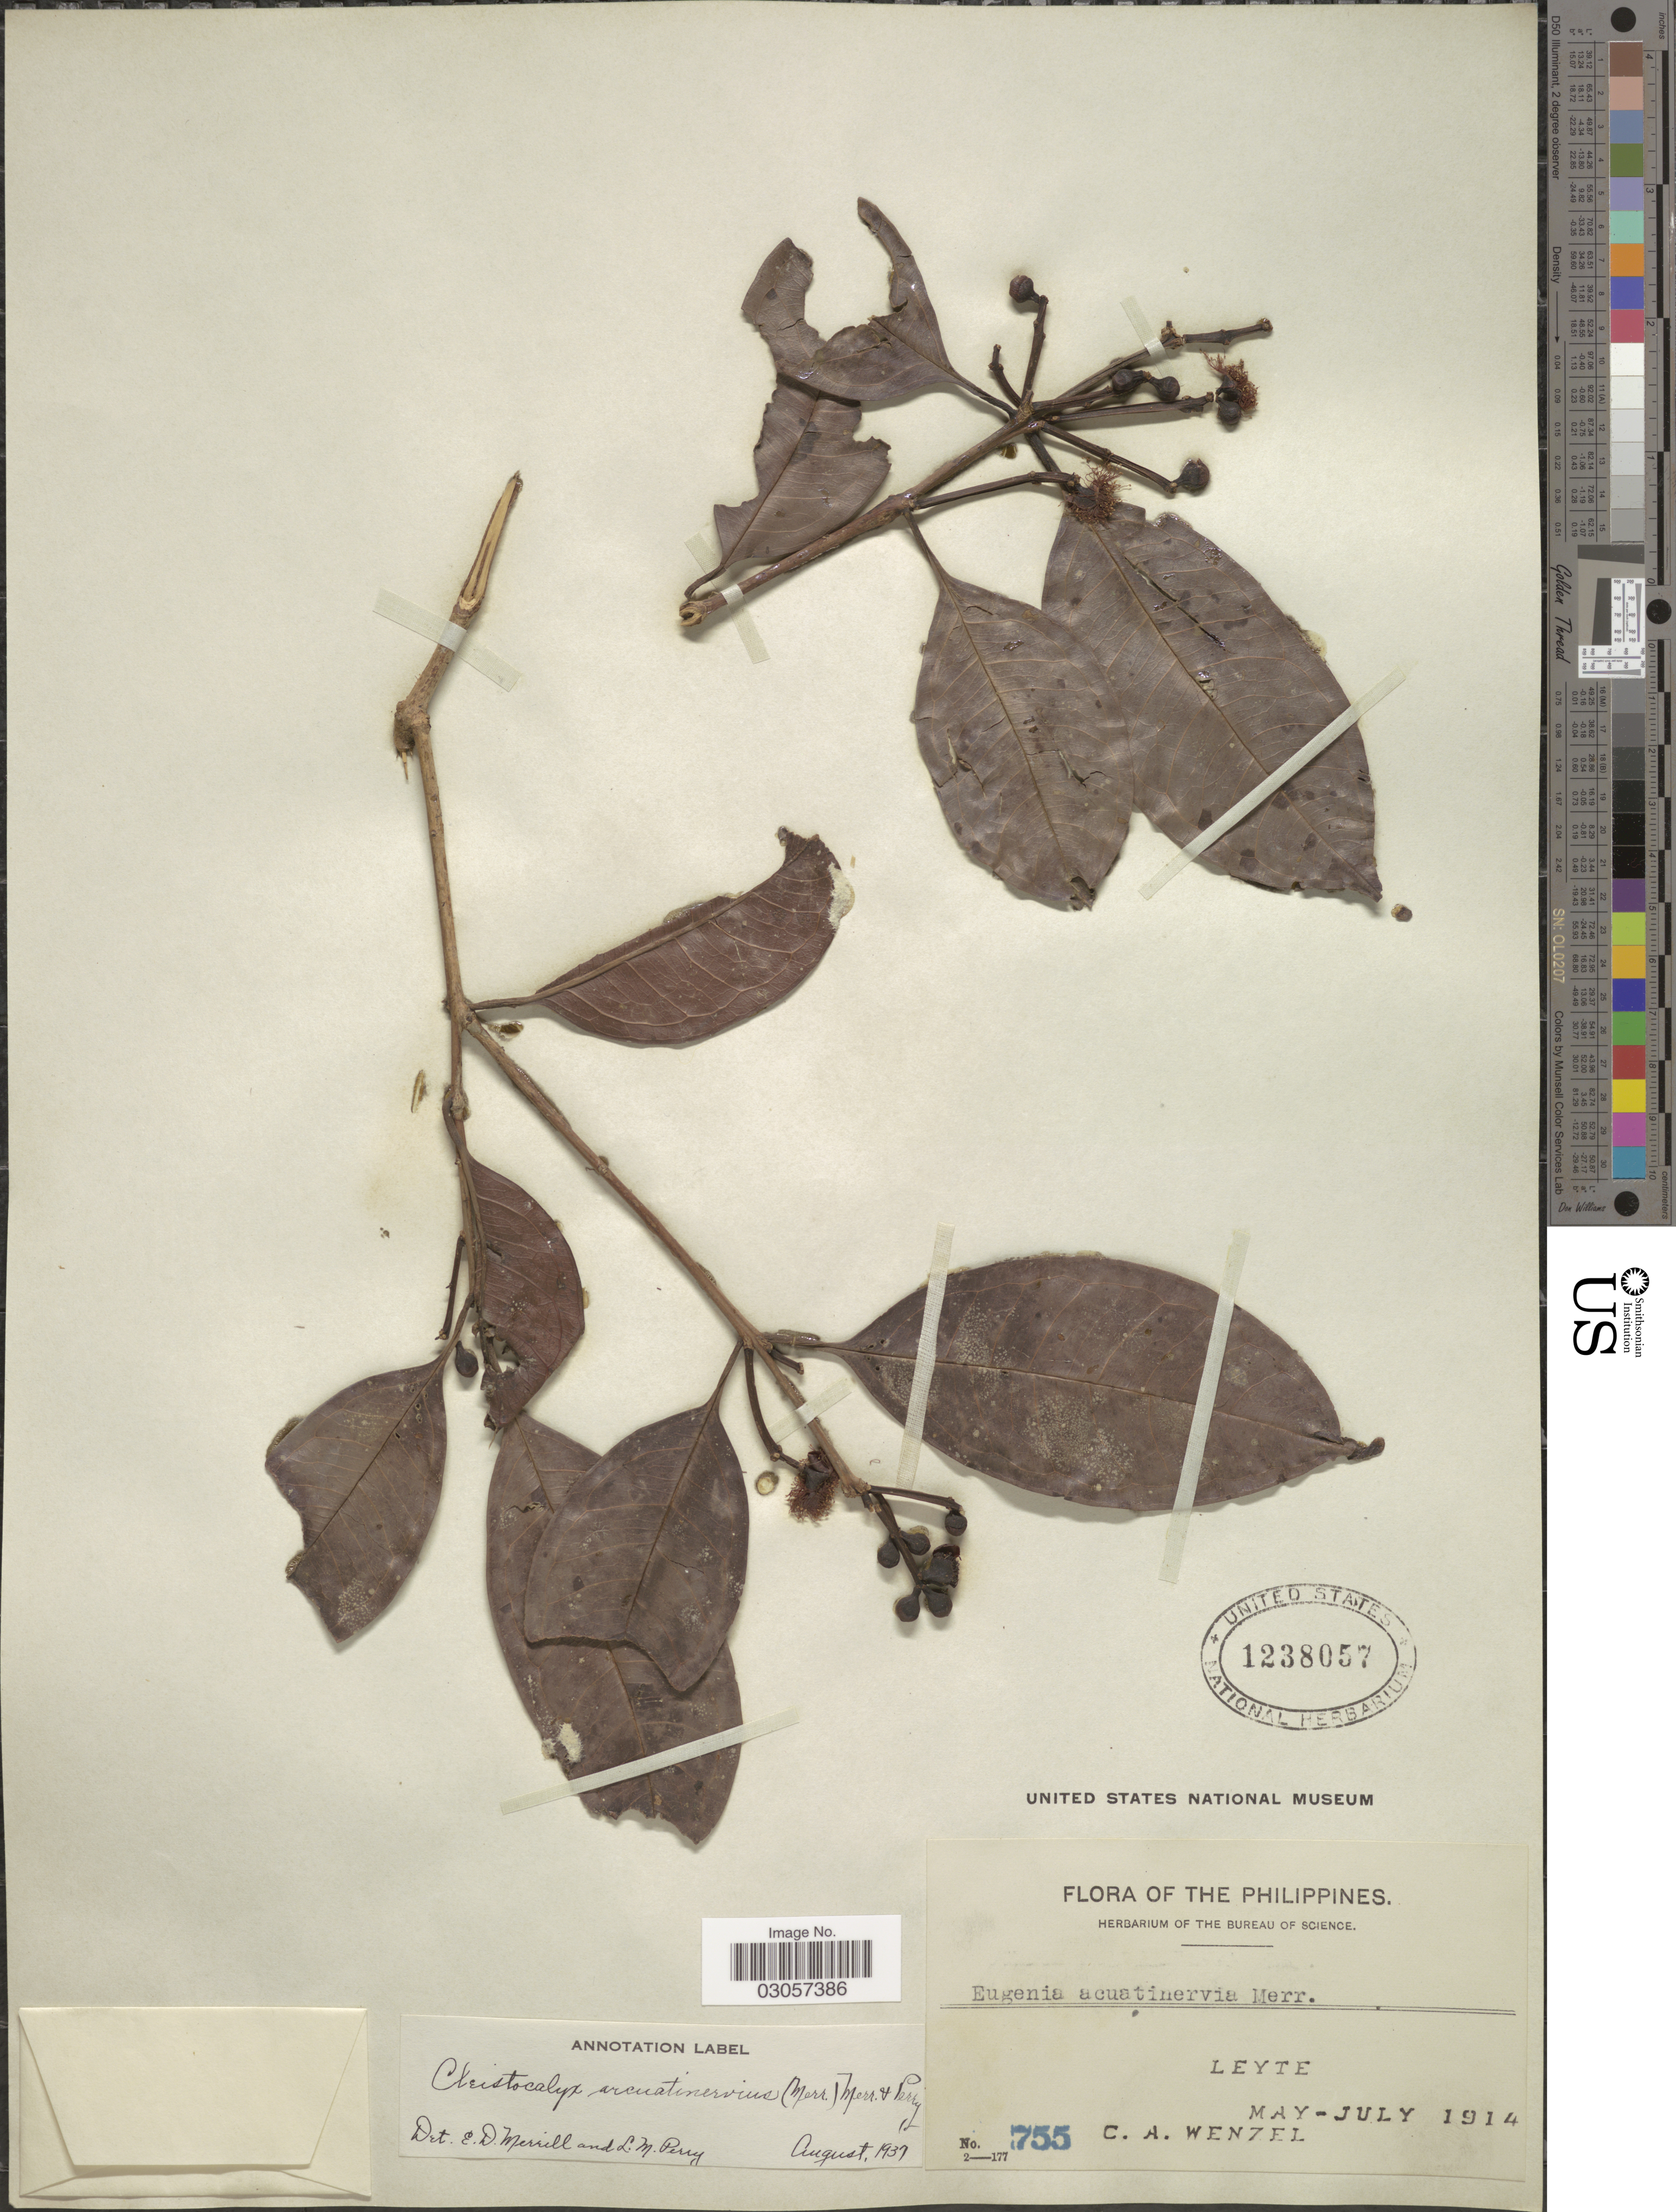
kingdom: Plantae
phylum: Tracheophyta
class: Magnoliopsida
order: Myrtales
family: Myrtaceae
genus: Syzygium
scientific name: Syzygium arcuatinervium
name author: (Merr.) Craven & Biffin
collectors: C. Wenzel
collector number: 755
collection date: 1914-05/1914-07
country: Philippines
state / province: Eastern Visayas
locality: Leyte.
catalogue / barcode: US 1238057